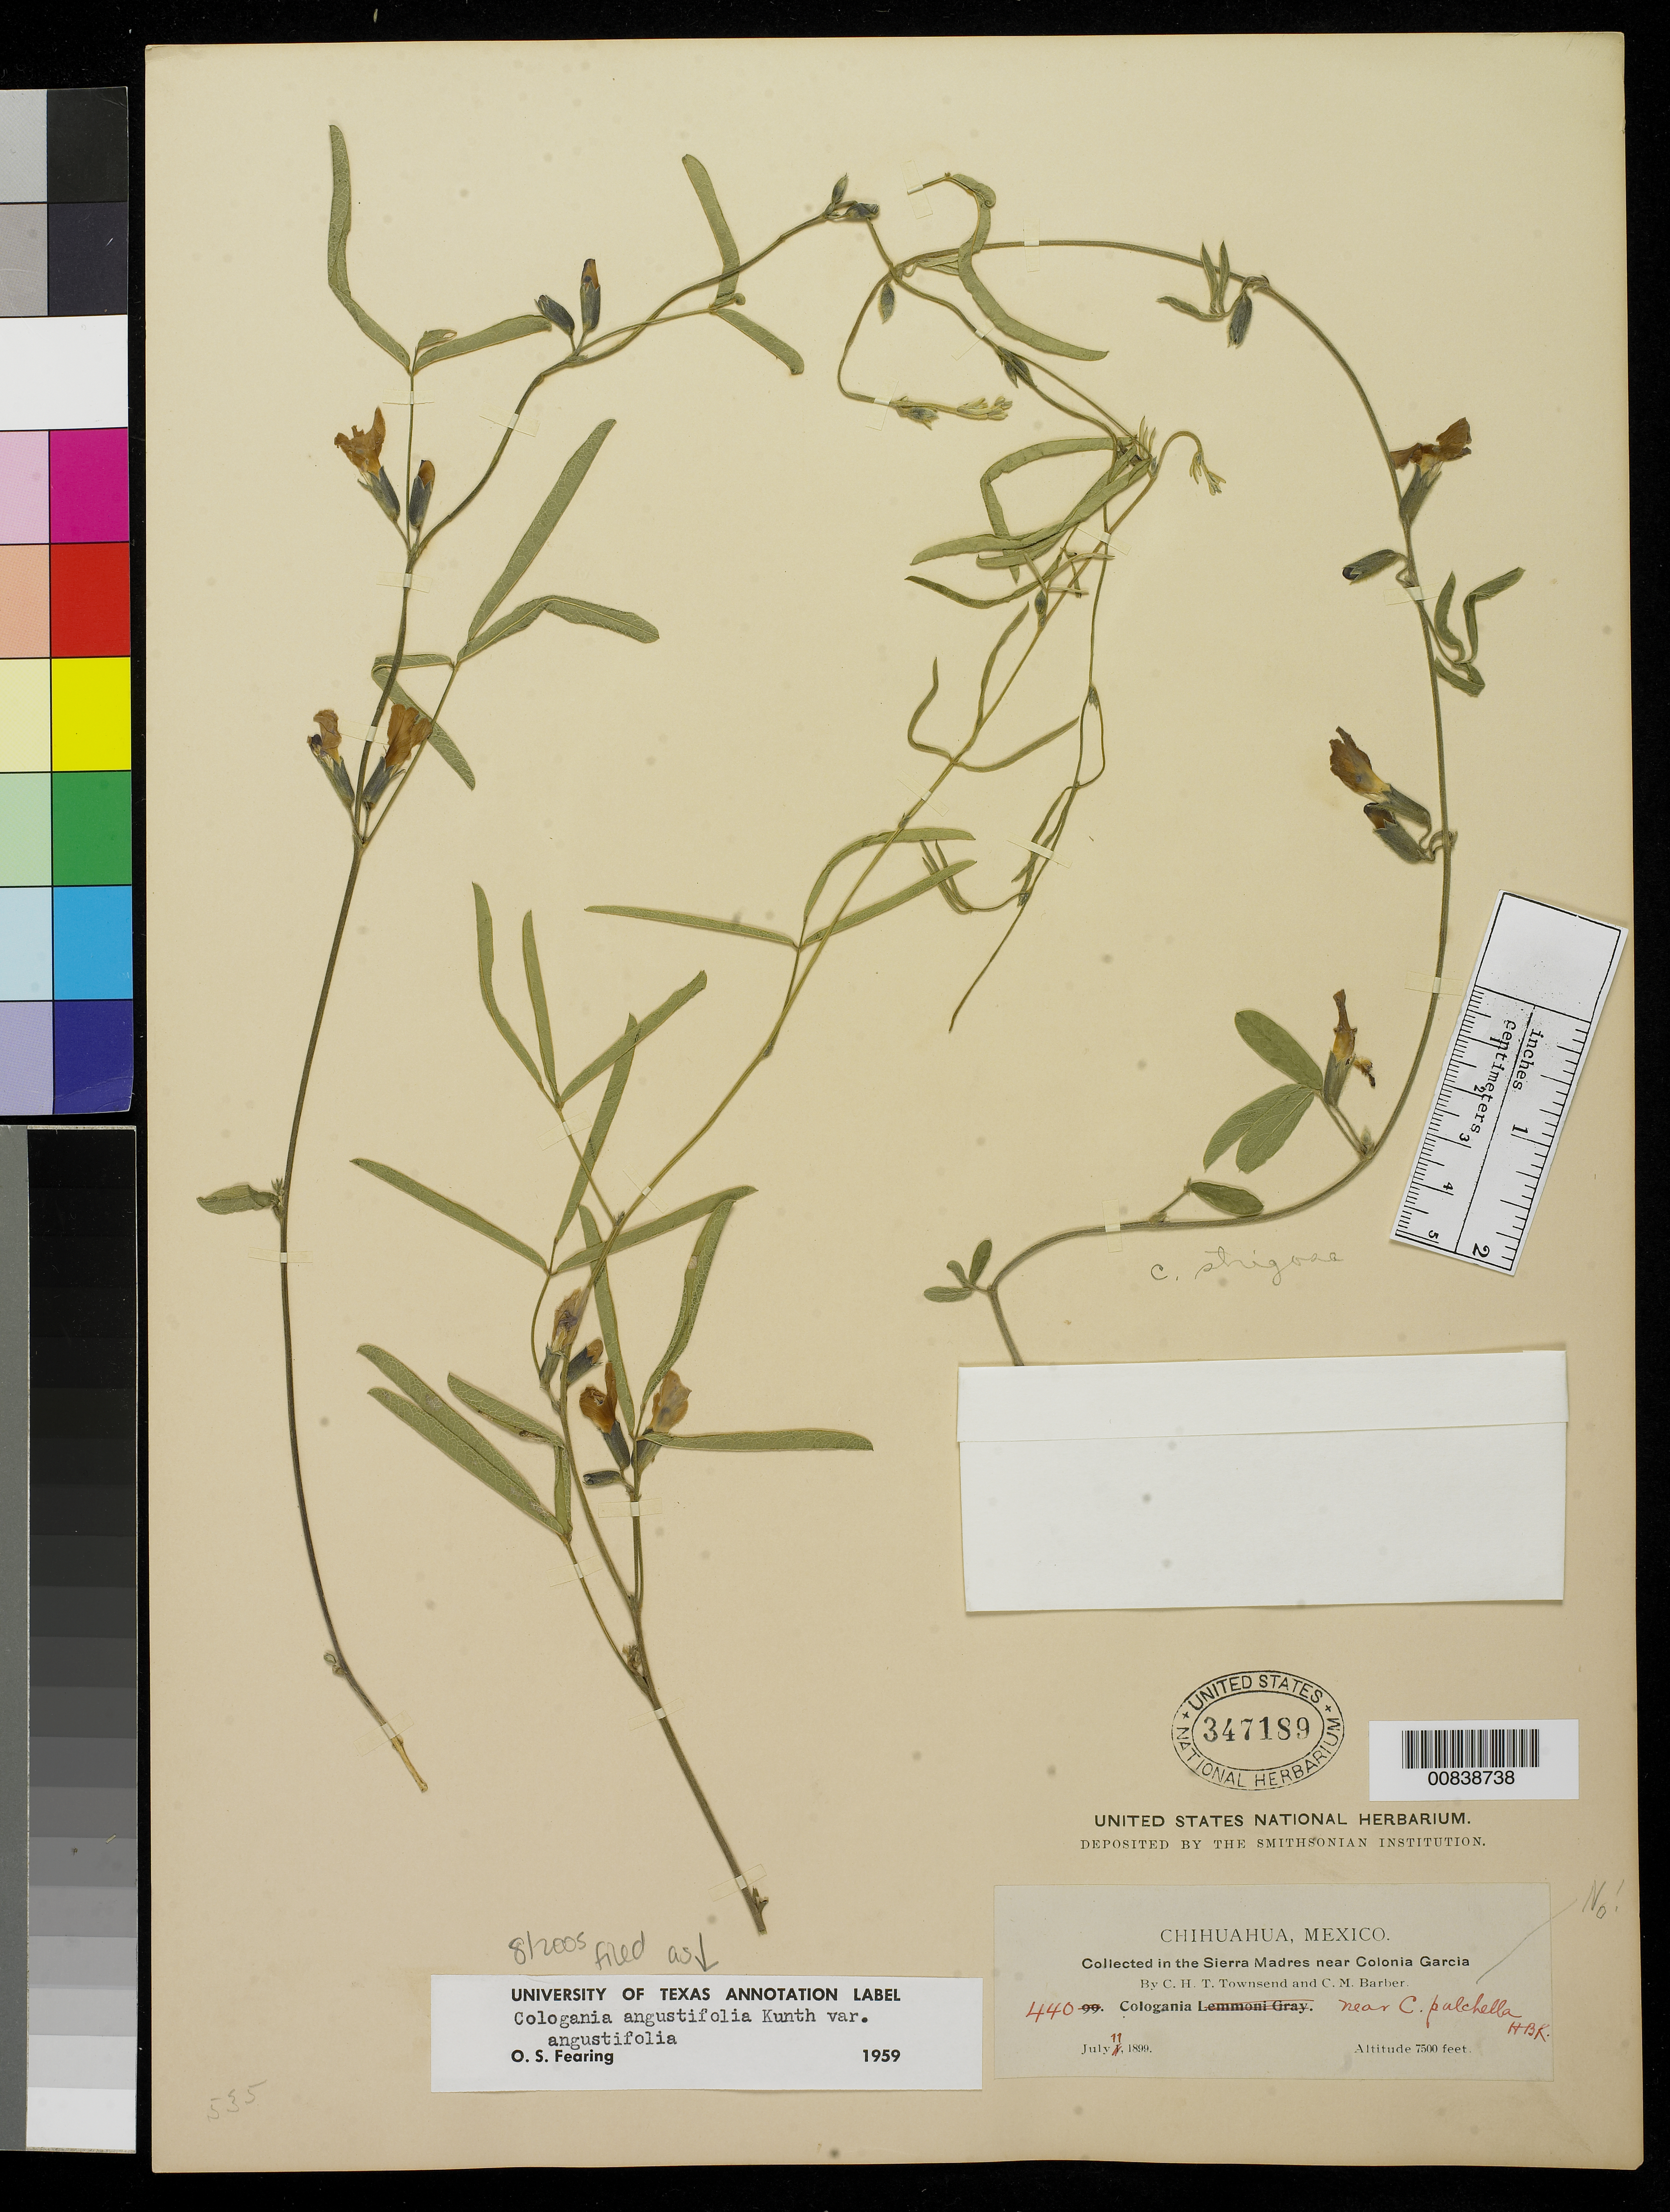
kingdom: Plantae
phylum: Tracheophyta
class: Magnoliopsida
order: Fabales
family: Fabaceae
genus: Cologania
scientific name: Cologania angustifolia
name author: Kunth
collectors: C. H. T. Townsend & C. Barber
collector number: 440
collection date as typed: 11 Jul 1899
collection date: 1899-07-11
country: Mexico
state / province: Chihuahua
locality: Sierra Madre near Colonia García, Chihuahua.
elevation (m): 2286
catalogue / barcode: US 347189